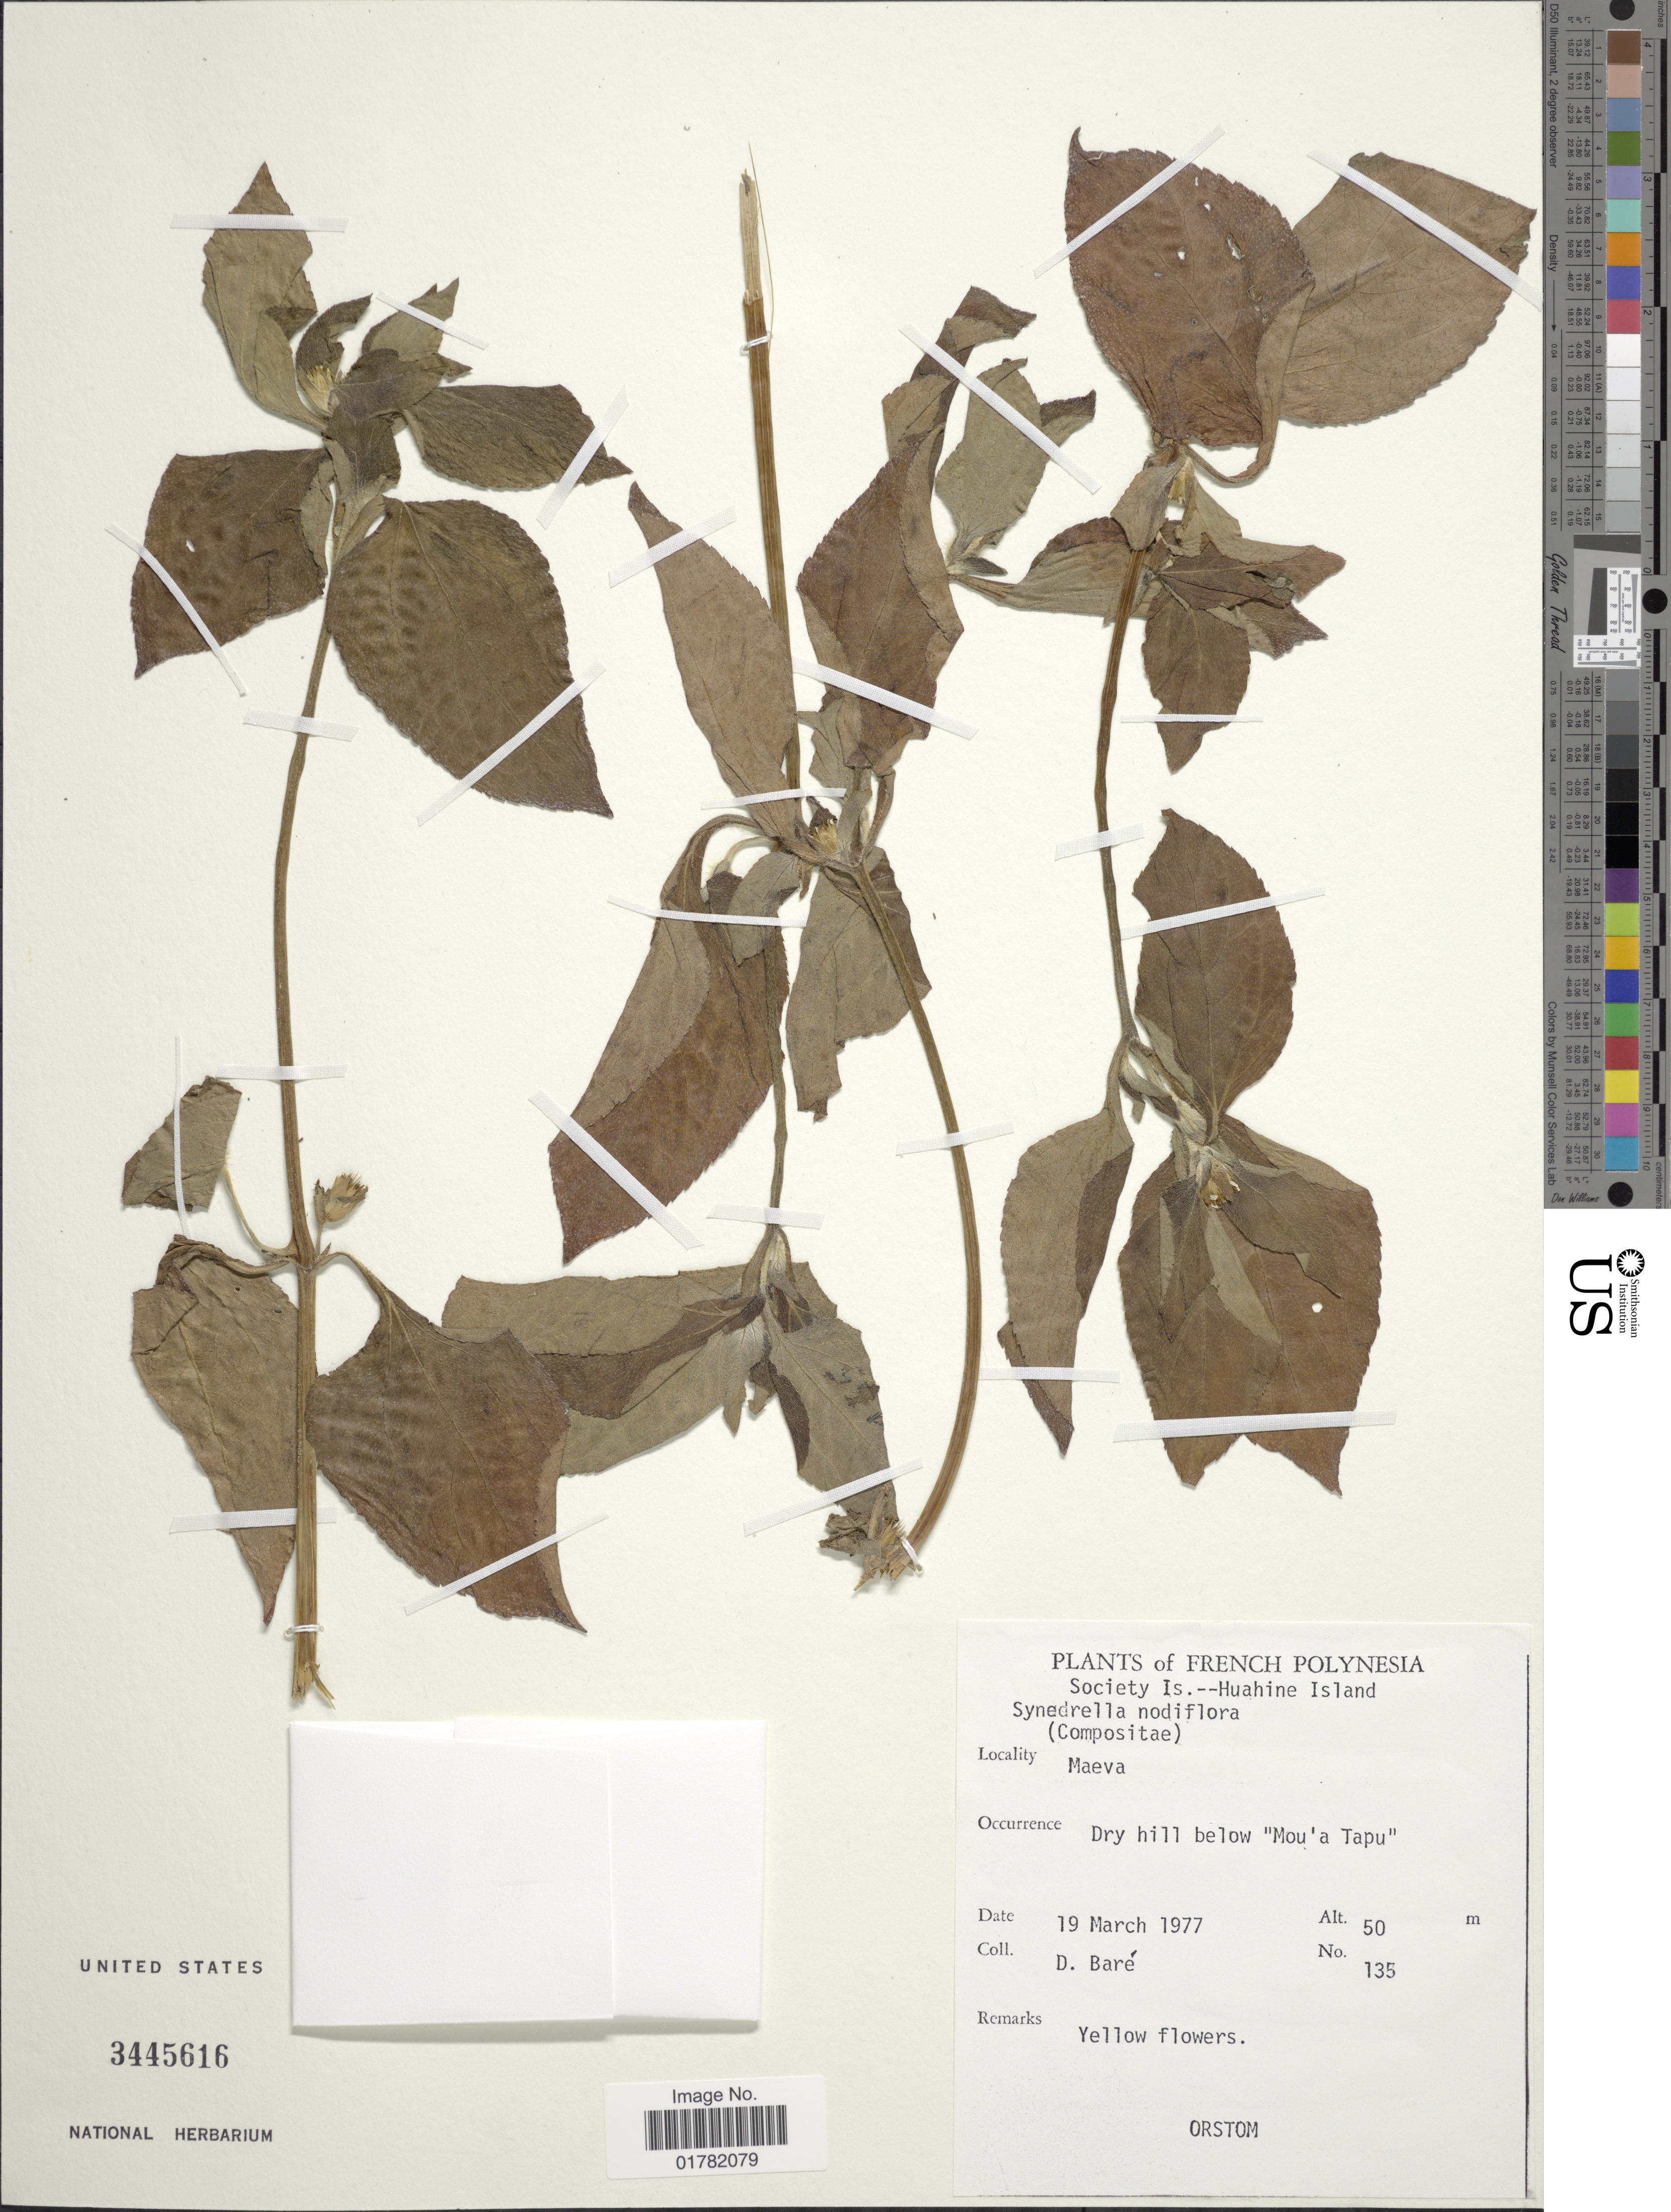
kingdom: Plantae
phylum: Tracheophyta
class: Magnoliopsida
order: Asterales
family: Asteraceae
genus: Synedrella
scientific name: Synedrella nodiflora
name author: (L.) Gaertn.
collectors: D. Baré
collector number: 135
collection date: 1977-03-19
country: French Polynesia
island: Huahine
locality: Society Is. -- Huahine Island, Maeva, Dry hill below 'Mou'a Tapu'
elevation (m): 50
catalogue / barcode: US 3445616